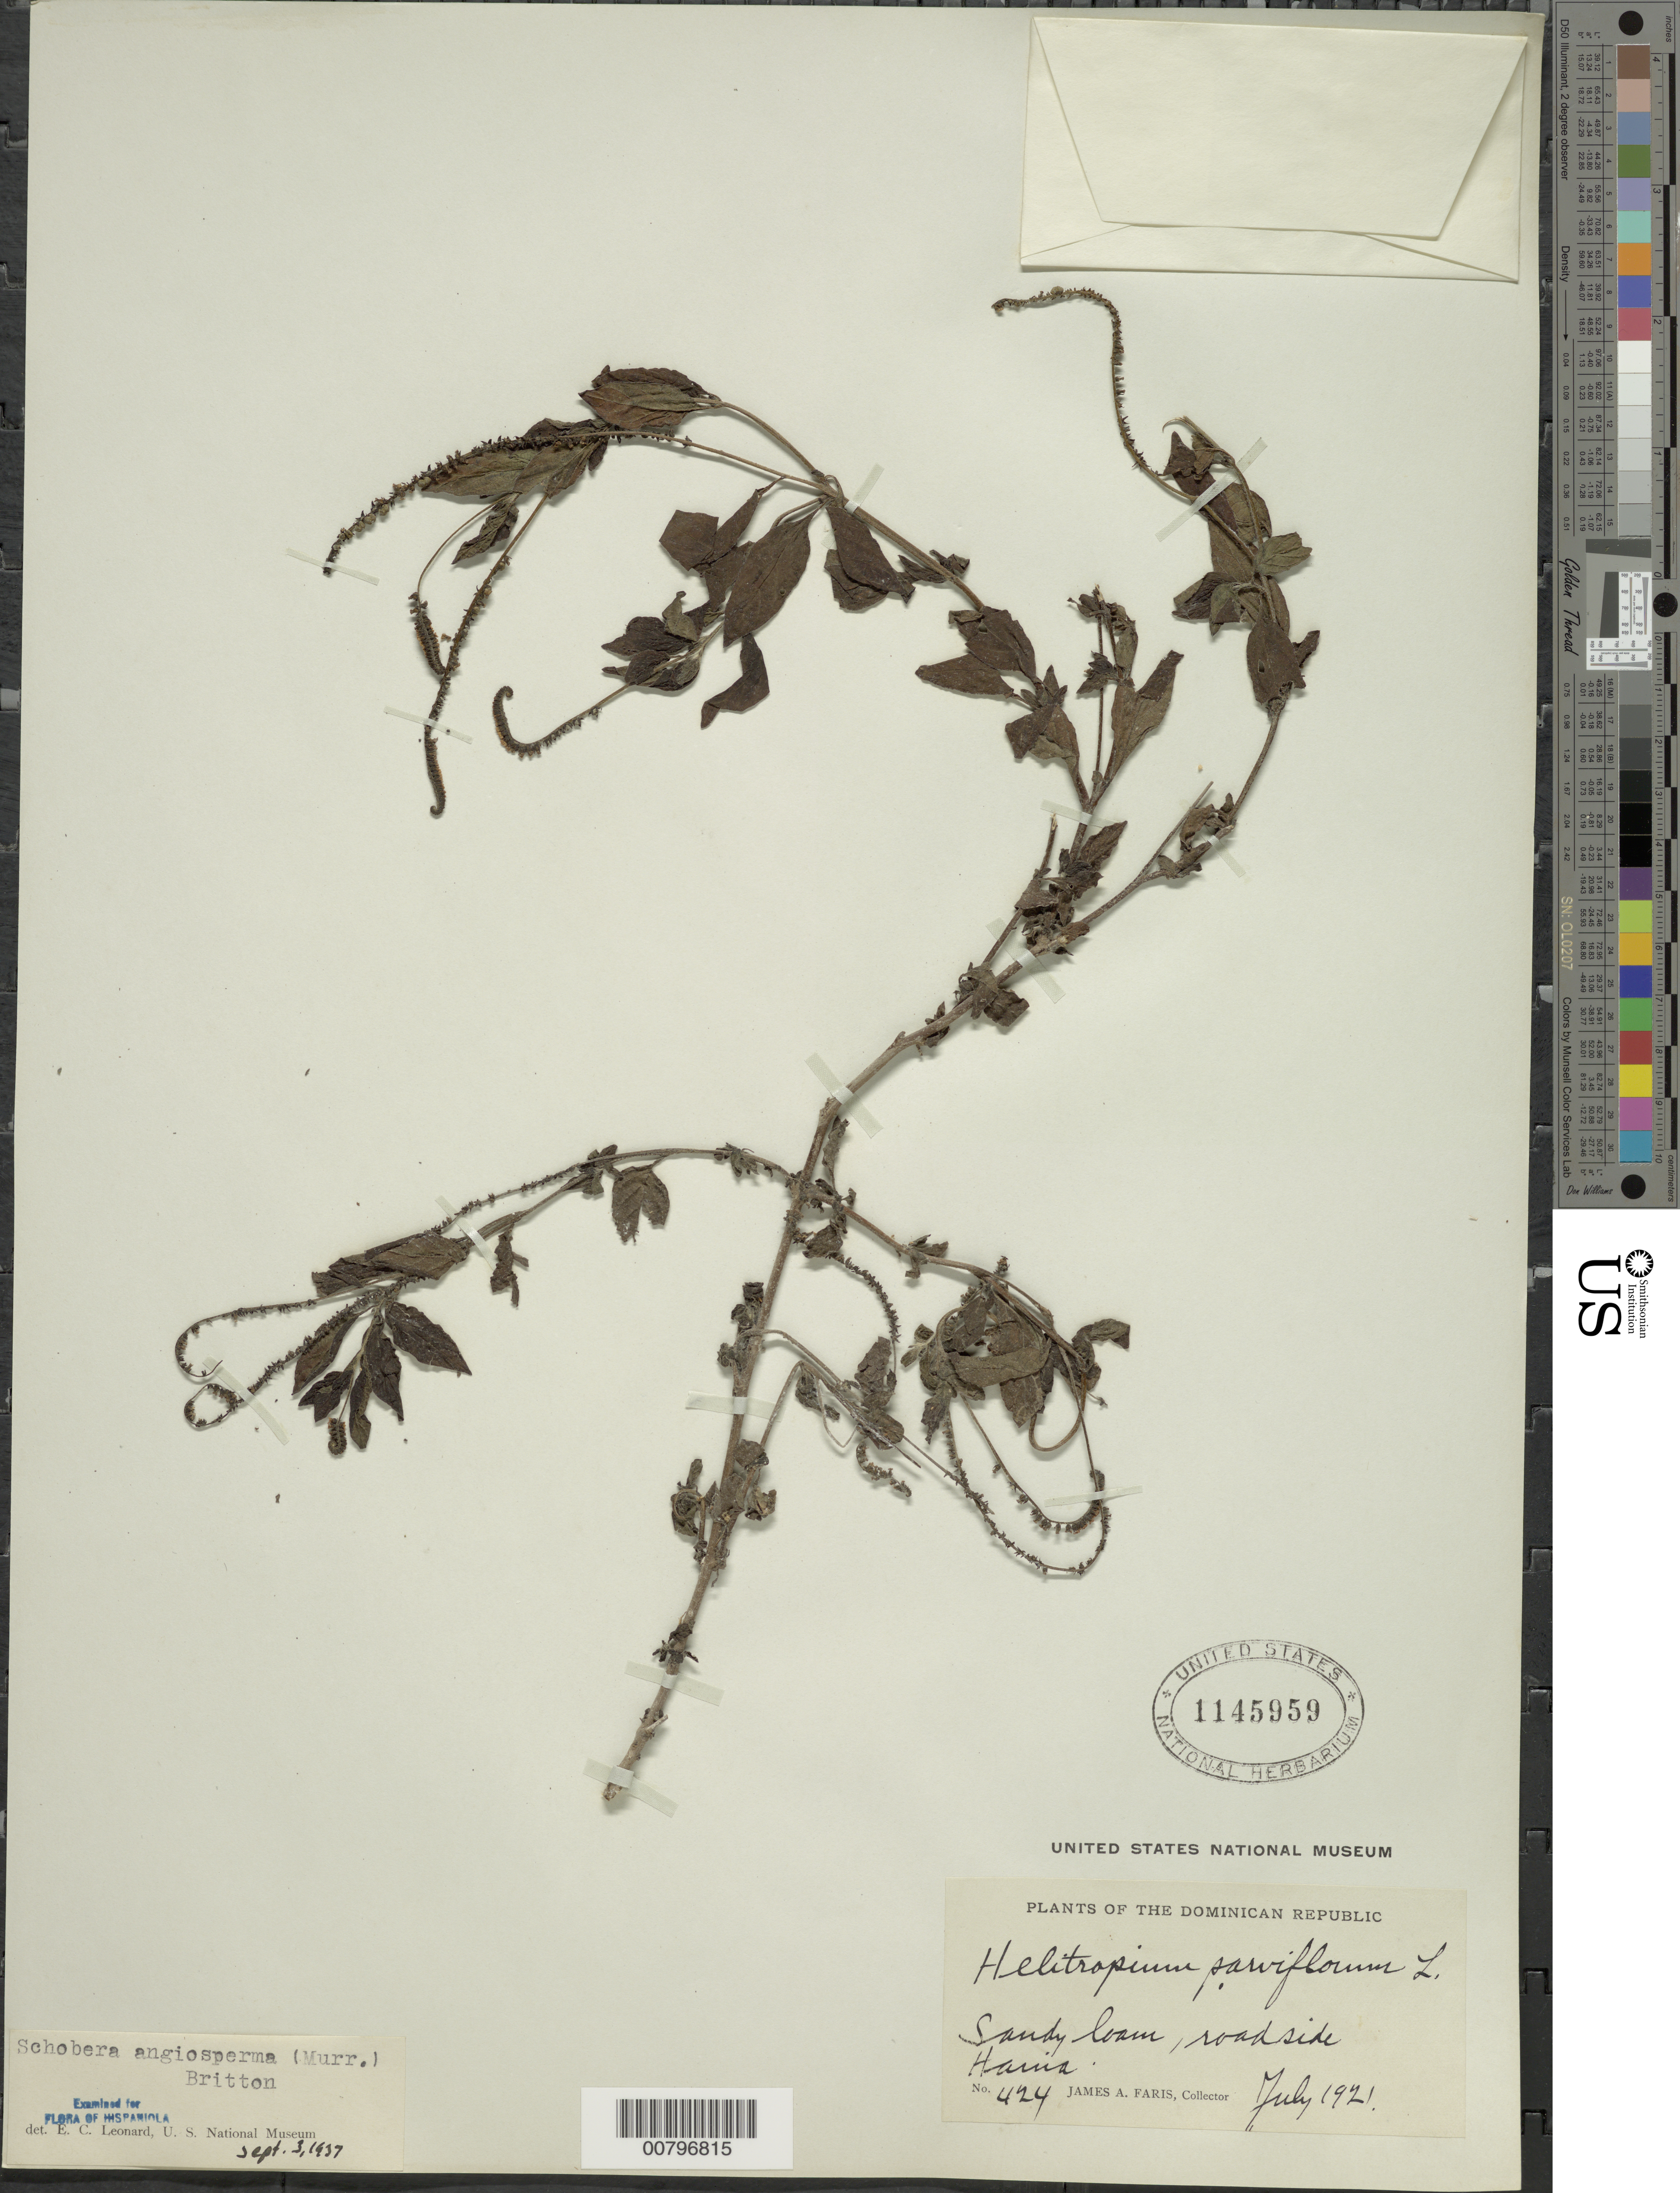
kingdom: Plantae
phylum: Tracheophyta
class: Magnoliopsida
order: Boraginales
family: Heliotropiaceae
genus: Heliotropium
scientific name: Heliotropium parviflorum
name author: L.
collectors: J. Faris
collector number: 424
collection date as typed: Jul 1921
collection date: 1921-07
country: Dominican Republic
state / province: San Cristóbal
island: Hispaniola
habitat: Sandy loam, roadside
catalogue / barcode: US 1145959